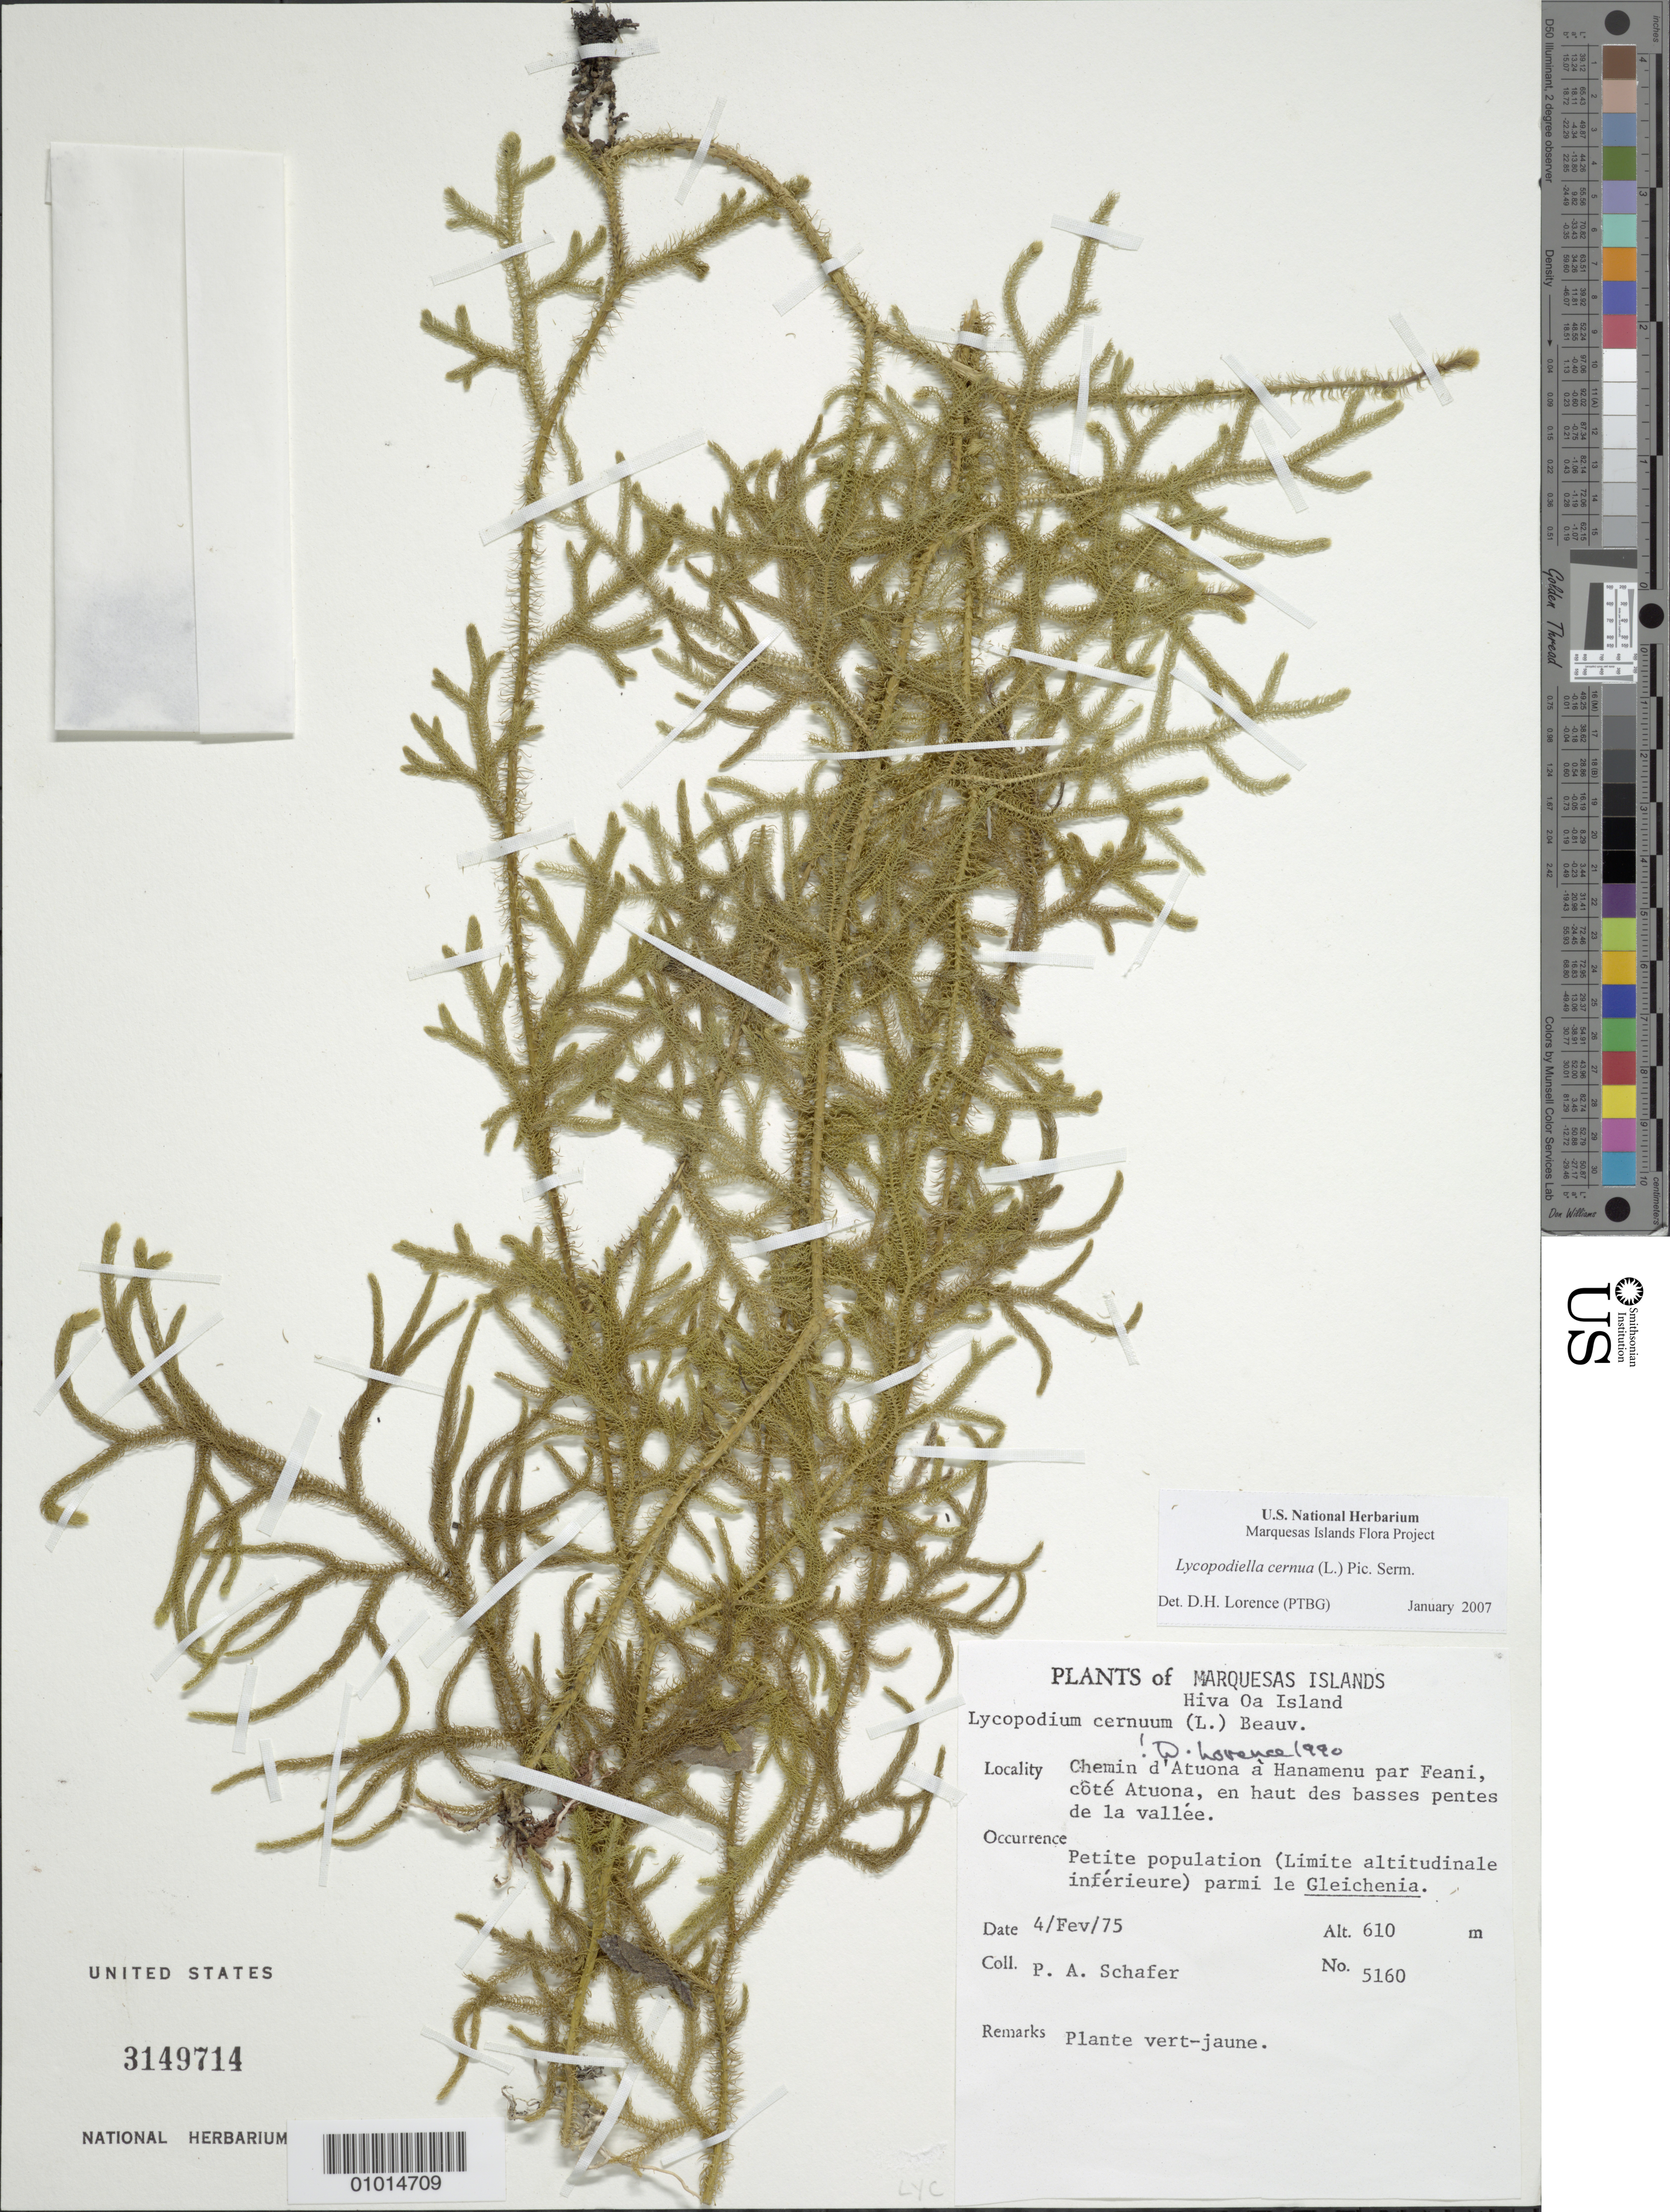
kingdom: Plantae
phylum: Tracheophyta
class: Lycopodiopsida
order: Lycopodiales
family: Lycopodiaceae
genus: Palhinhaea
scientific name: Palhinhaea cernua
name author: (L.) Vasc. & Franco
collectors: P. A. Schäfer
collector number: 5160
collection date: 1975-02-04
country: French Polynesia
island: Hiva Oa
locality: Chemin d'Atuona à Hanamenu par Feani, côté Atuona, en haut des basses pentes de la vallee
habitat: petite population (limite altitudinal inferieure) parmi le Gleichenia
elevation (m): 610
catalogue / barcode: US 3149714